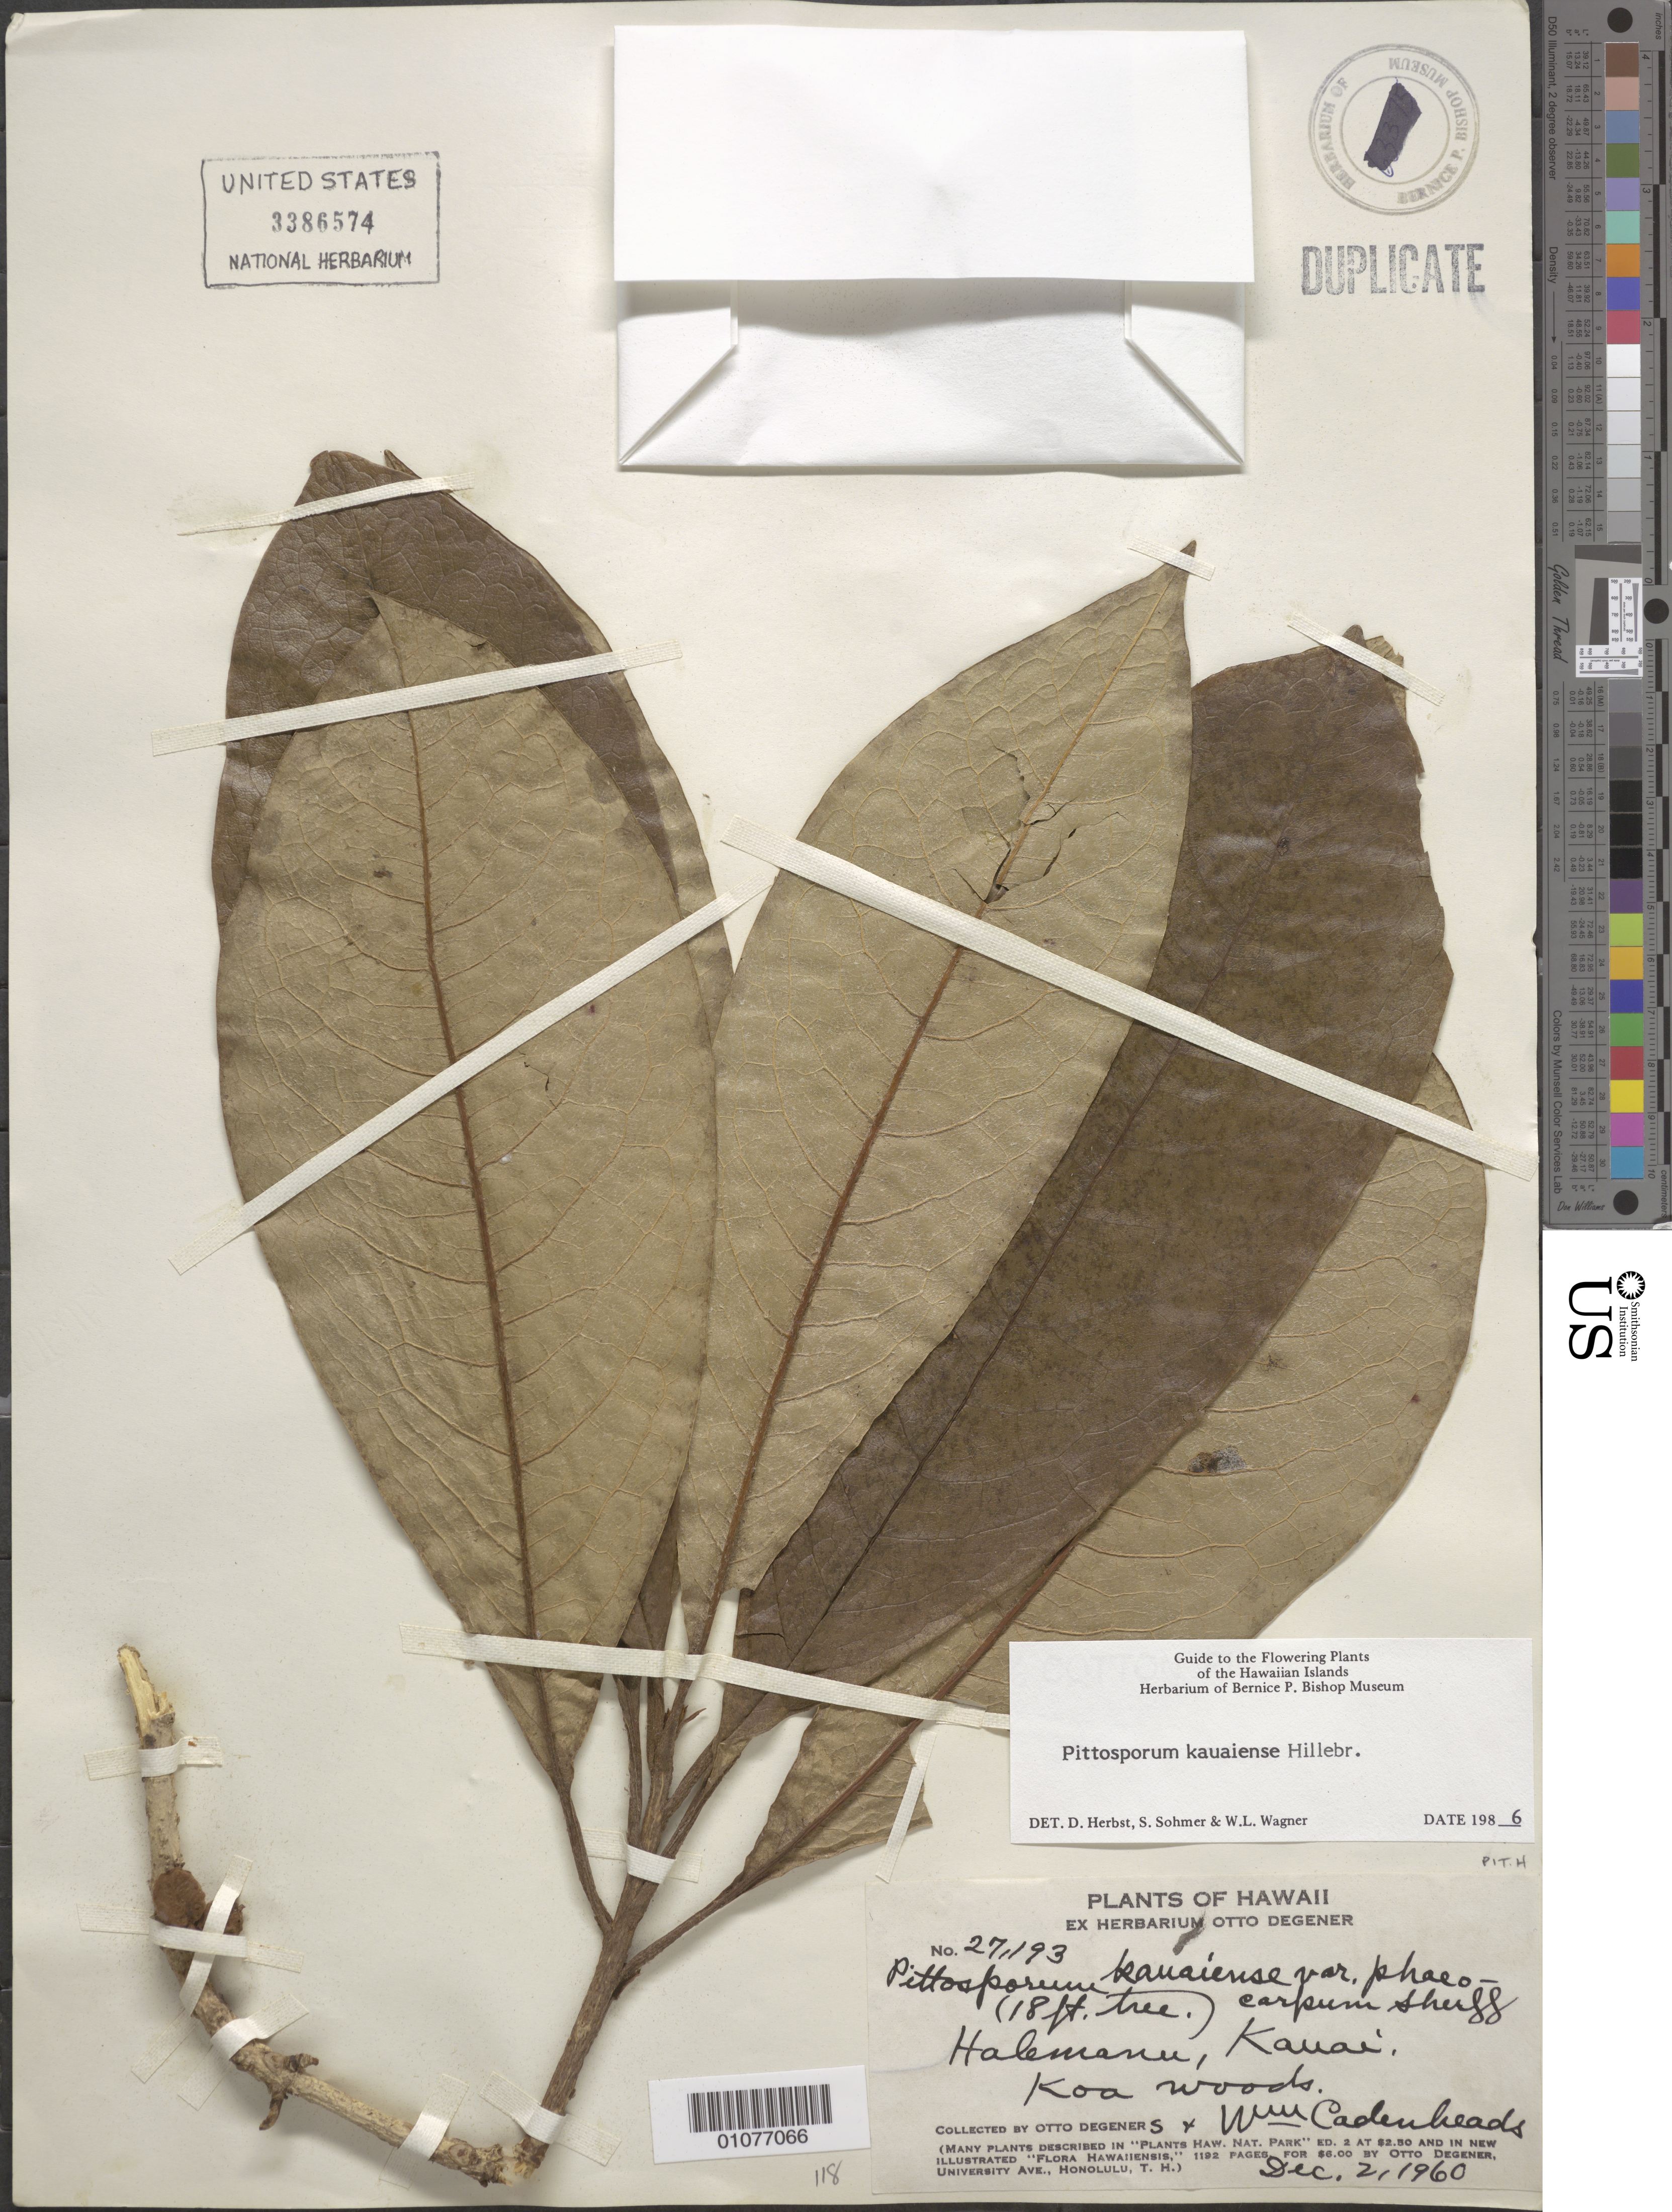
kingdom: Plantae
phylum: Tracheophyta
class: Magnoliopsida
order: Apiales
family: Pittosporaceae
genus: Pittosporum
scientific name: Pittosporum kauaiense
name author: Hillebr.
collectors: O. Degener & W. Cadenheads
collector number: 27193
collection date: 1960-12-02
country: United States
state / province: Hawaii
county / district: Kaui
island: Kaua'i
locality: Halemanu, Koa woods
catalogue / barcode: US 3386574